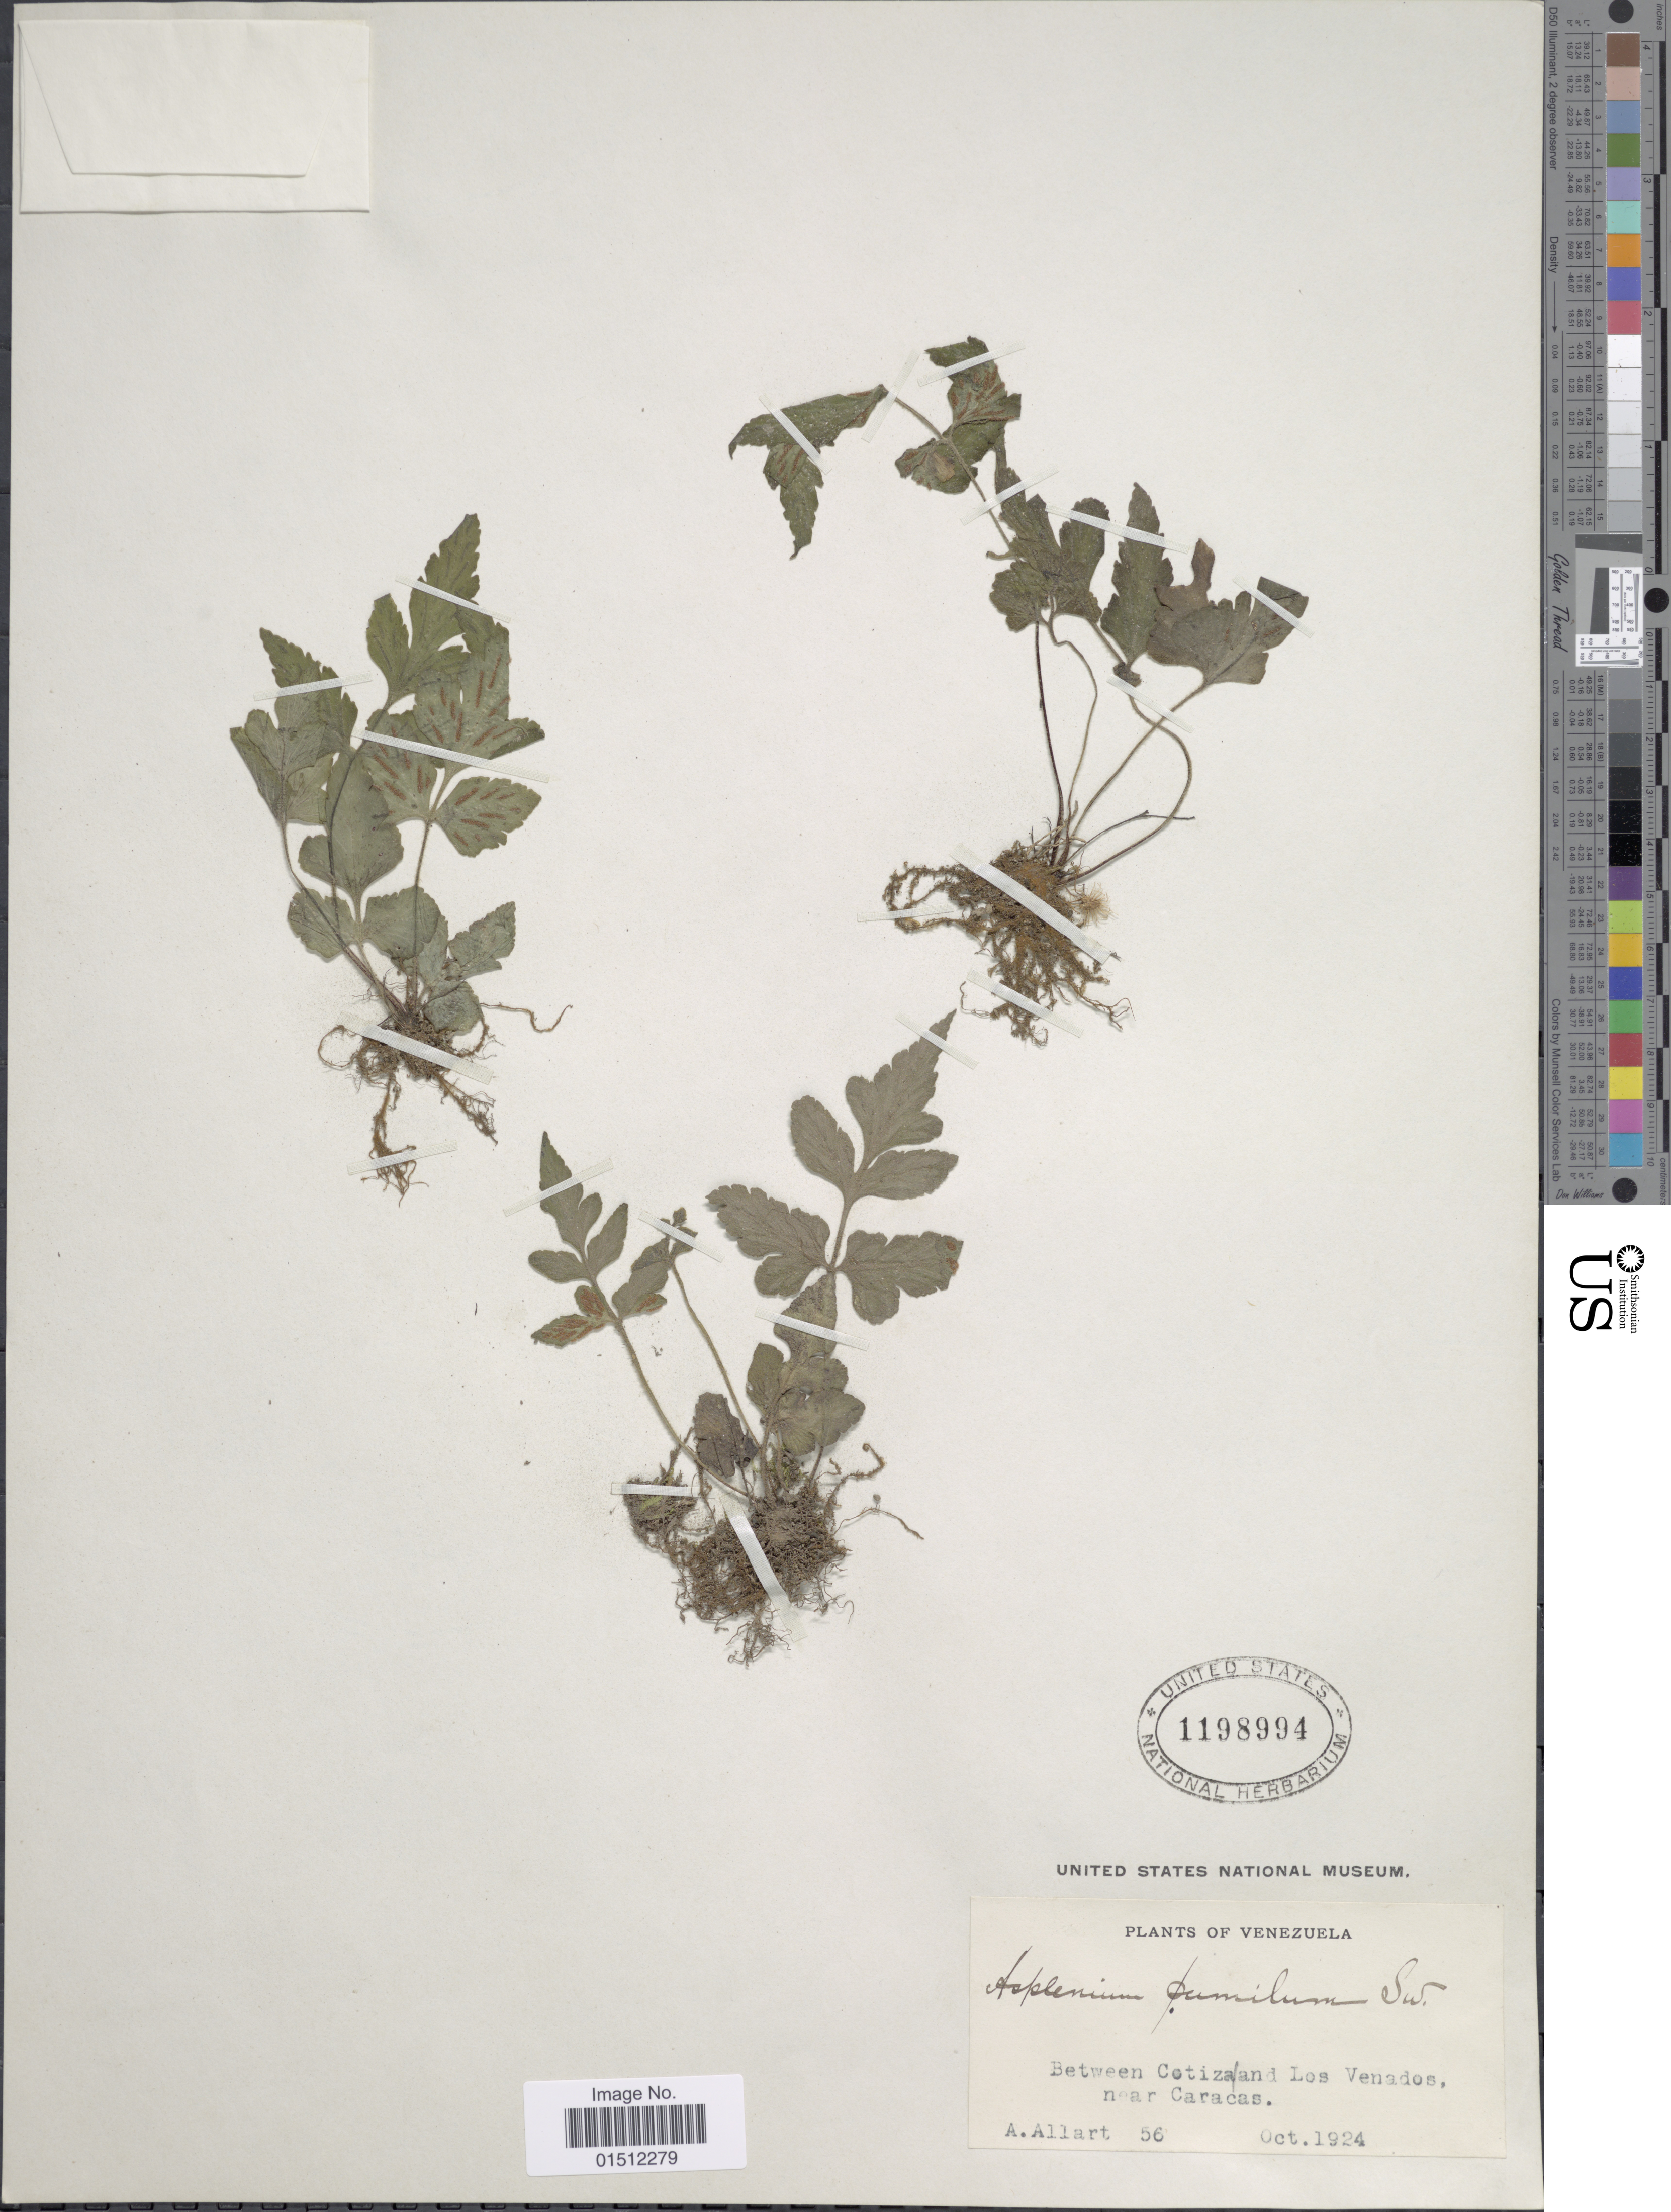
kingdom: Plantae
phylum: Tracheophyta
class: Polypodiopsida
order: Polypodiales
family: Aspleniaceae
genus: Asplenium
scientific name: Asplenium pumilum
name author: Sw.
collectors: A. Allart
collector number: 56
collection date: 1924-10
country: Venezuela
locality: Venezuela, between Cotiza and Los Venados near Caracas.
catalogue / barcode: US 1198994